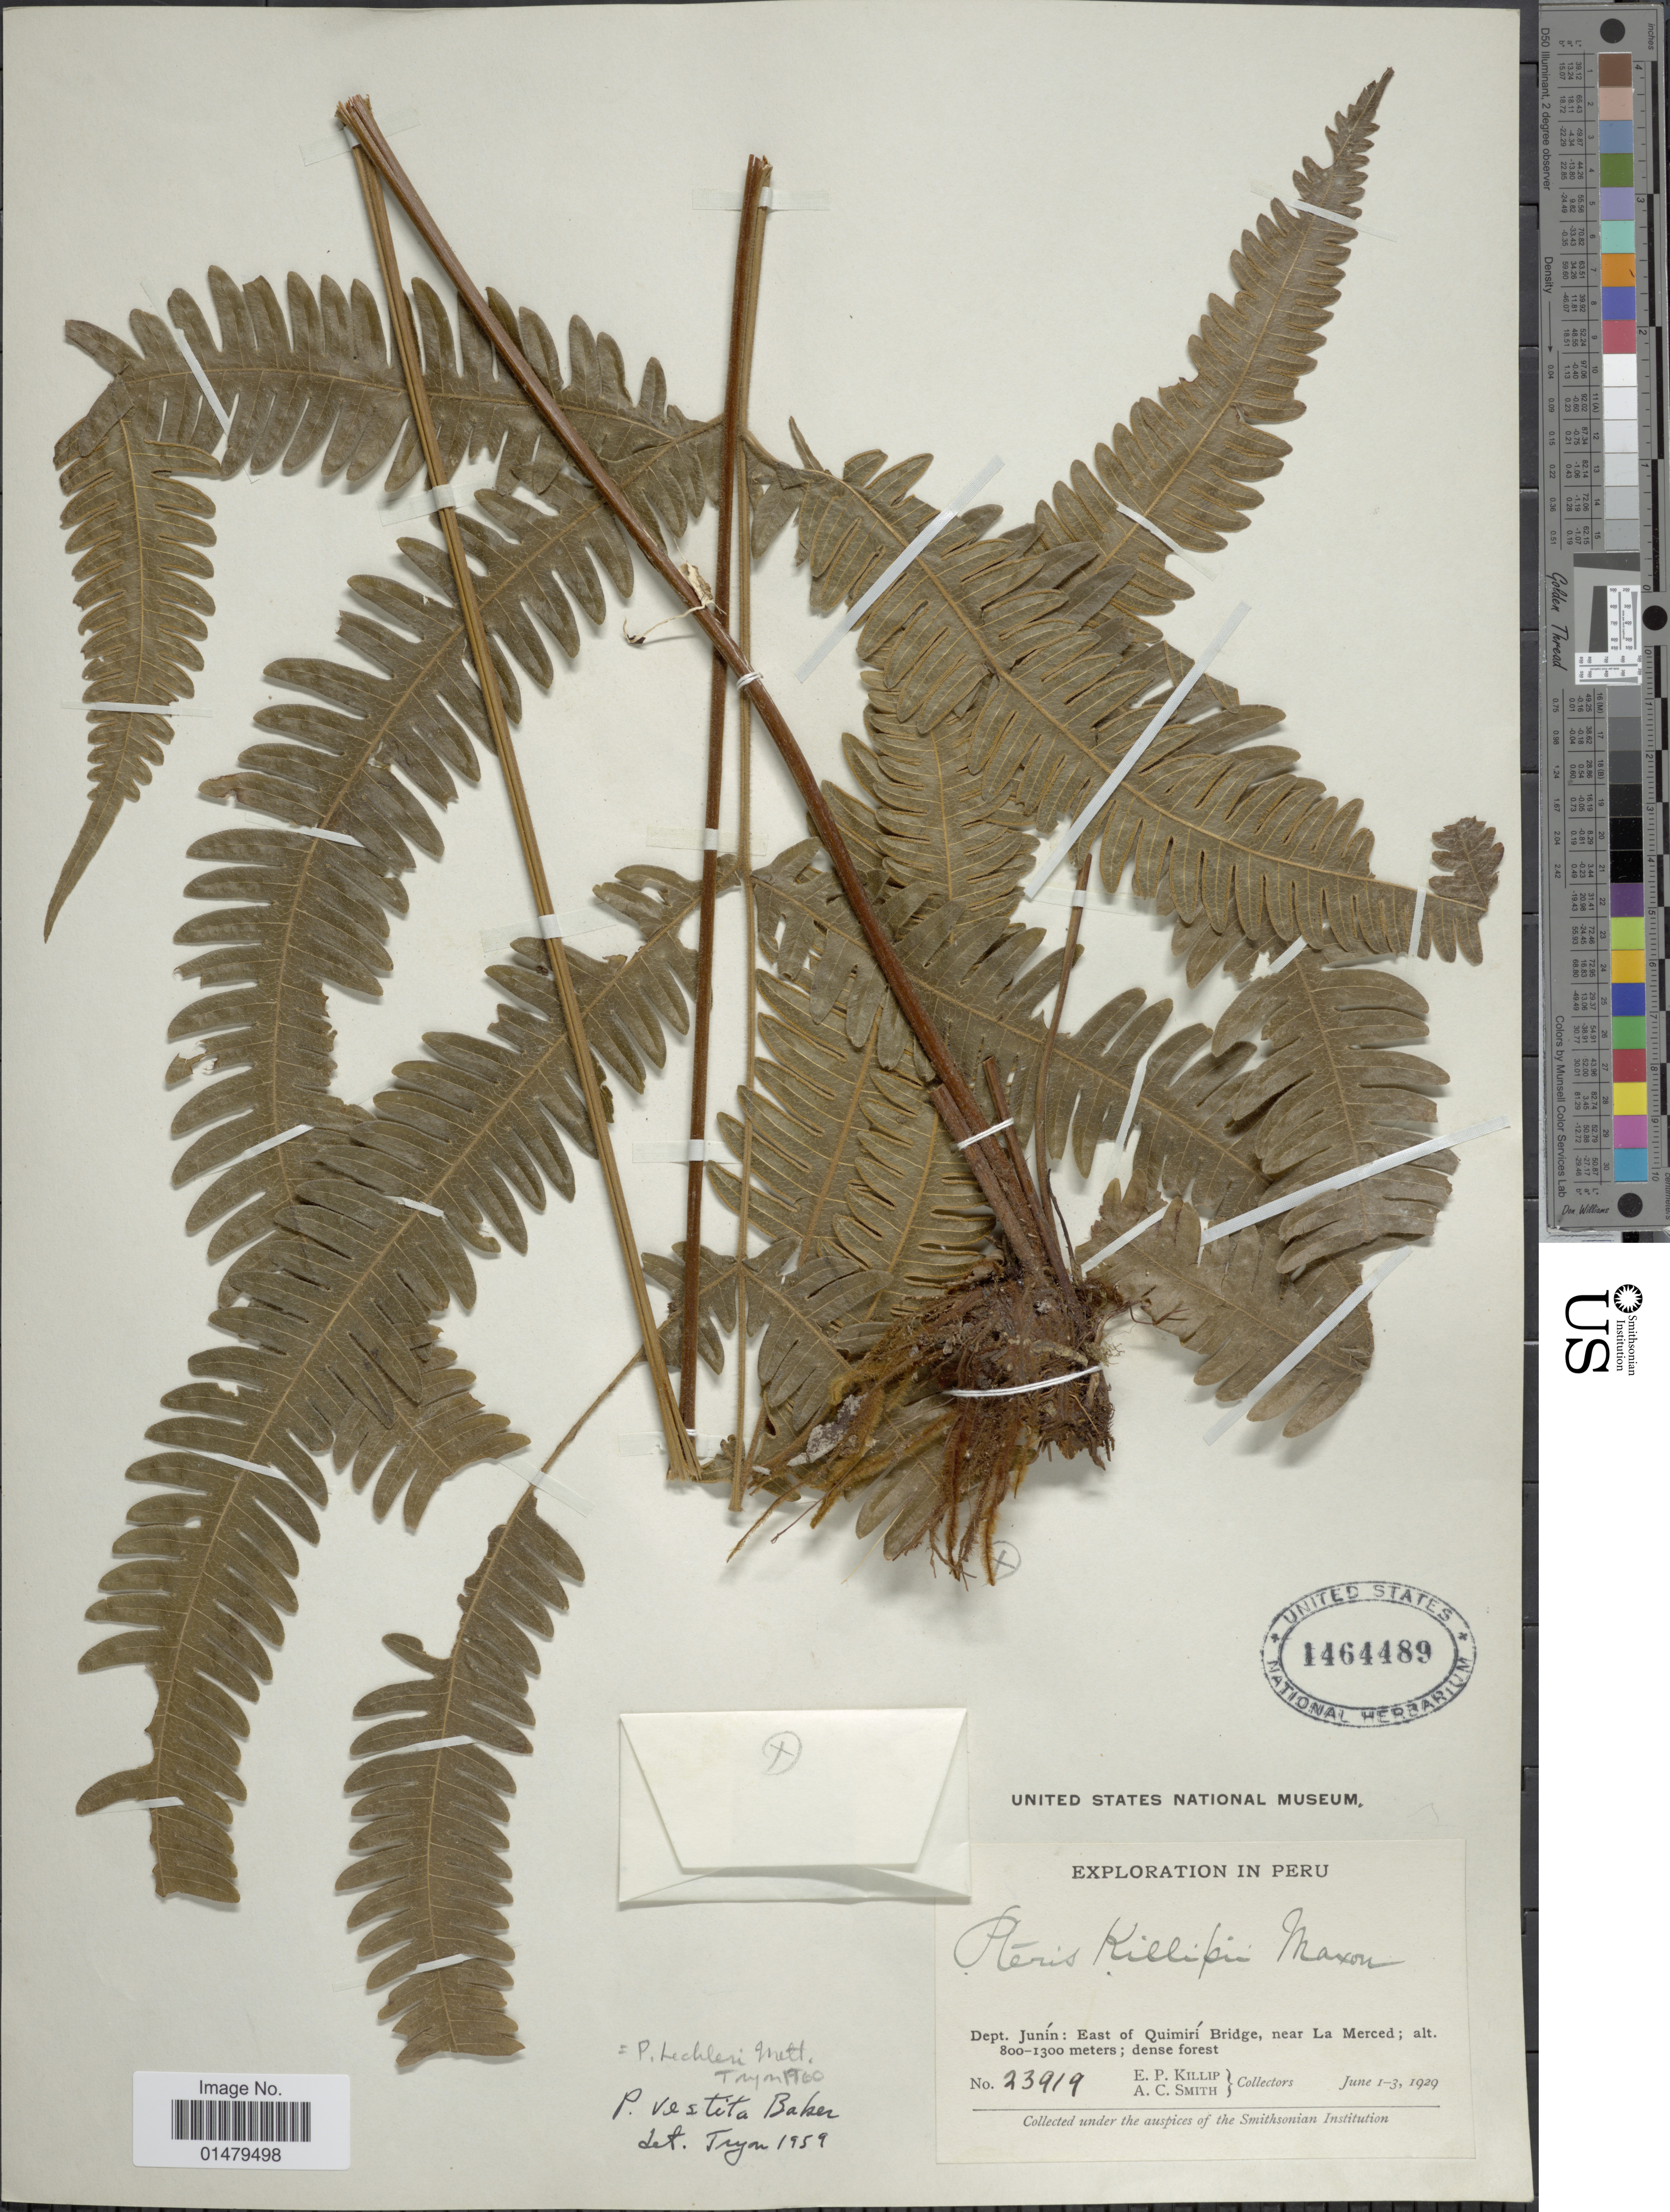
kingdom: Plantae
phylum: Tracheophyta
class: Polypodiopsida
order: Polypodiales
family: Pteridaceae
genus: Pteris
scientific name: Pteris lechleri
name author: Mett.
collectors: E. P. Killip & A. C. Smith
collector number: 23919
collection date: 1929-06-01/1929-06-03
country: Peru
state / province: Junín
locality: Dept. Junin: East of Quimiri Bridge. near La Merced.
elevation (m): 800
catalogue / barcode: US 1464489